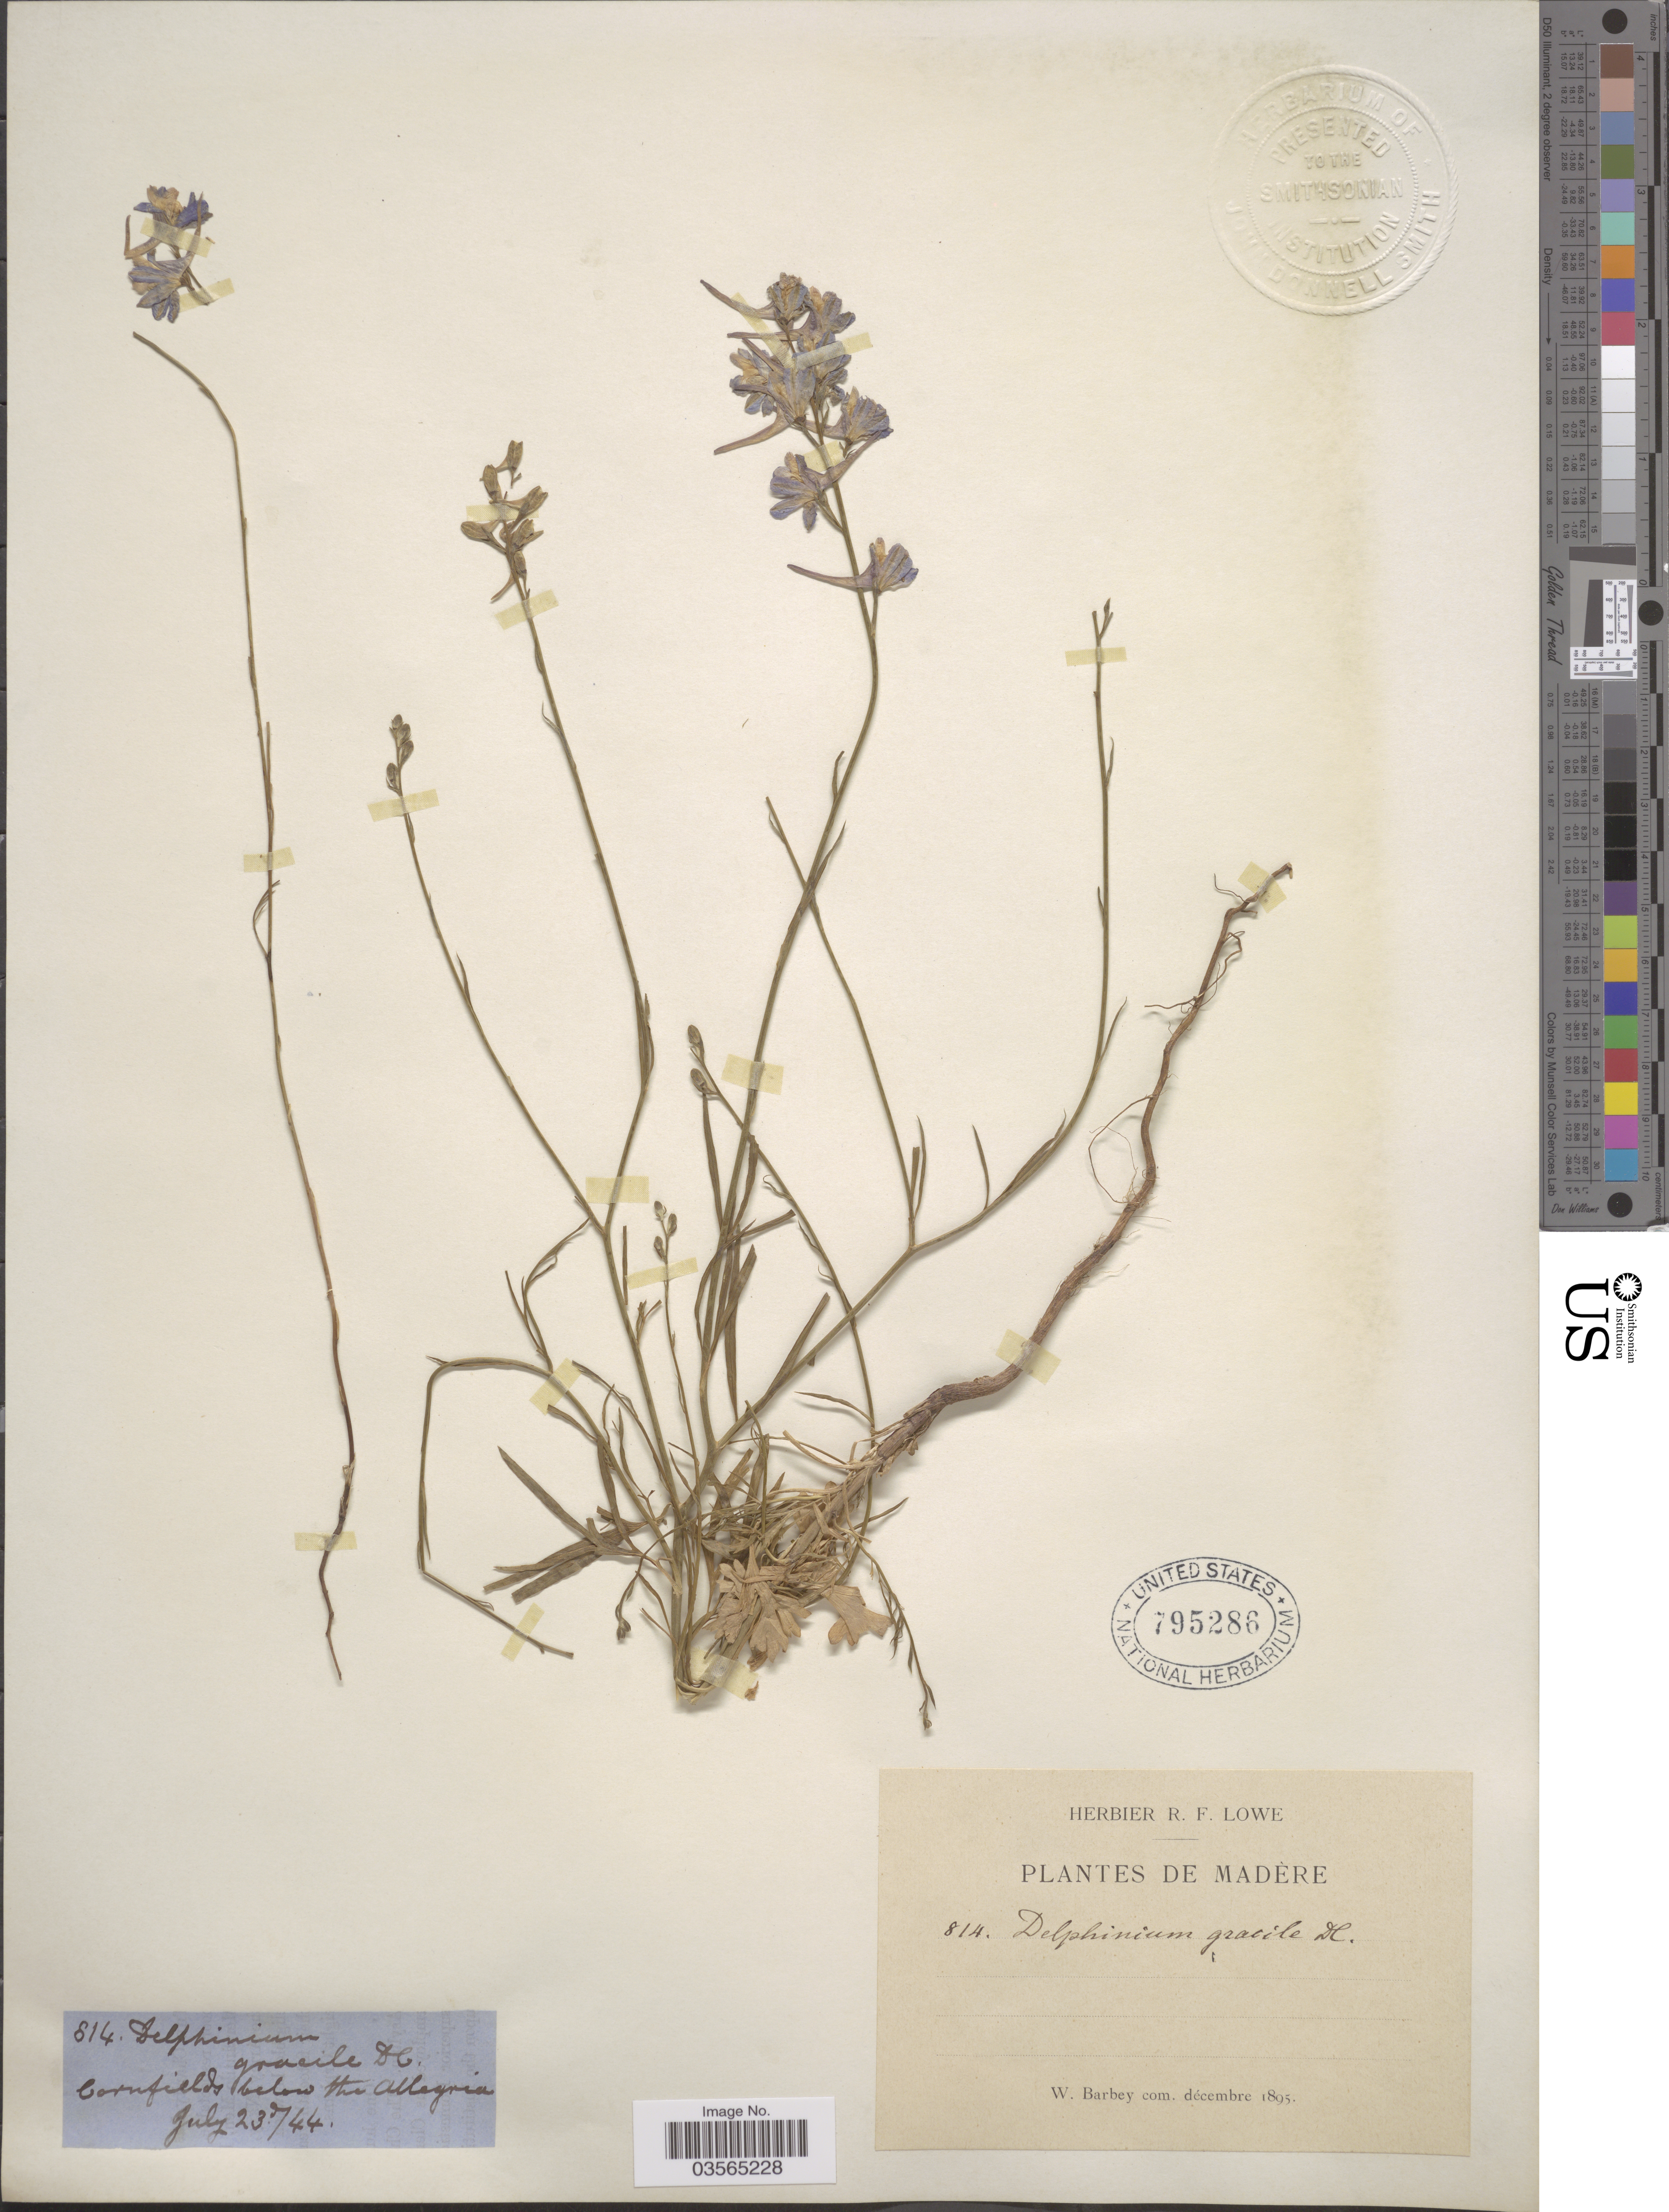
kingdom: Plantae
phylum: Tracheophyta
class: Magnoliopsida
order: Ranunculales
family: Ranunculaceae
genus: Delphinium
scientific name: Delphinium madrense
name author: S. Watson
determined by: Du Pasquier, P.-E.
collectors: ex herb. R. F. Lowe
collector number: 814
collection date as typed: Transcribed d/m/y: 23/7/44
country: Portugal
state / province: Madeira (Aut. Reg.)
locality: Madère. Cornfields below the Allegria.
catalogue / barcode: US 795286